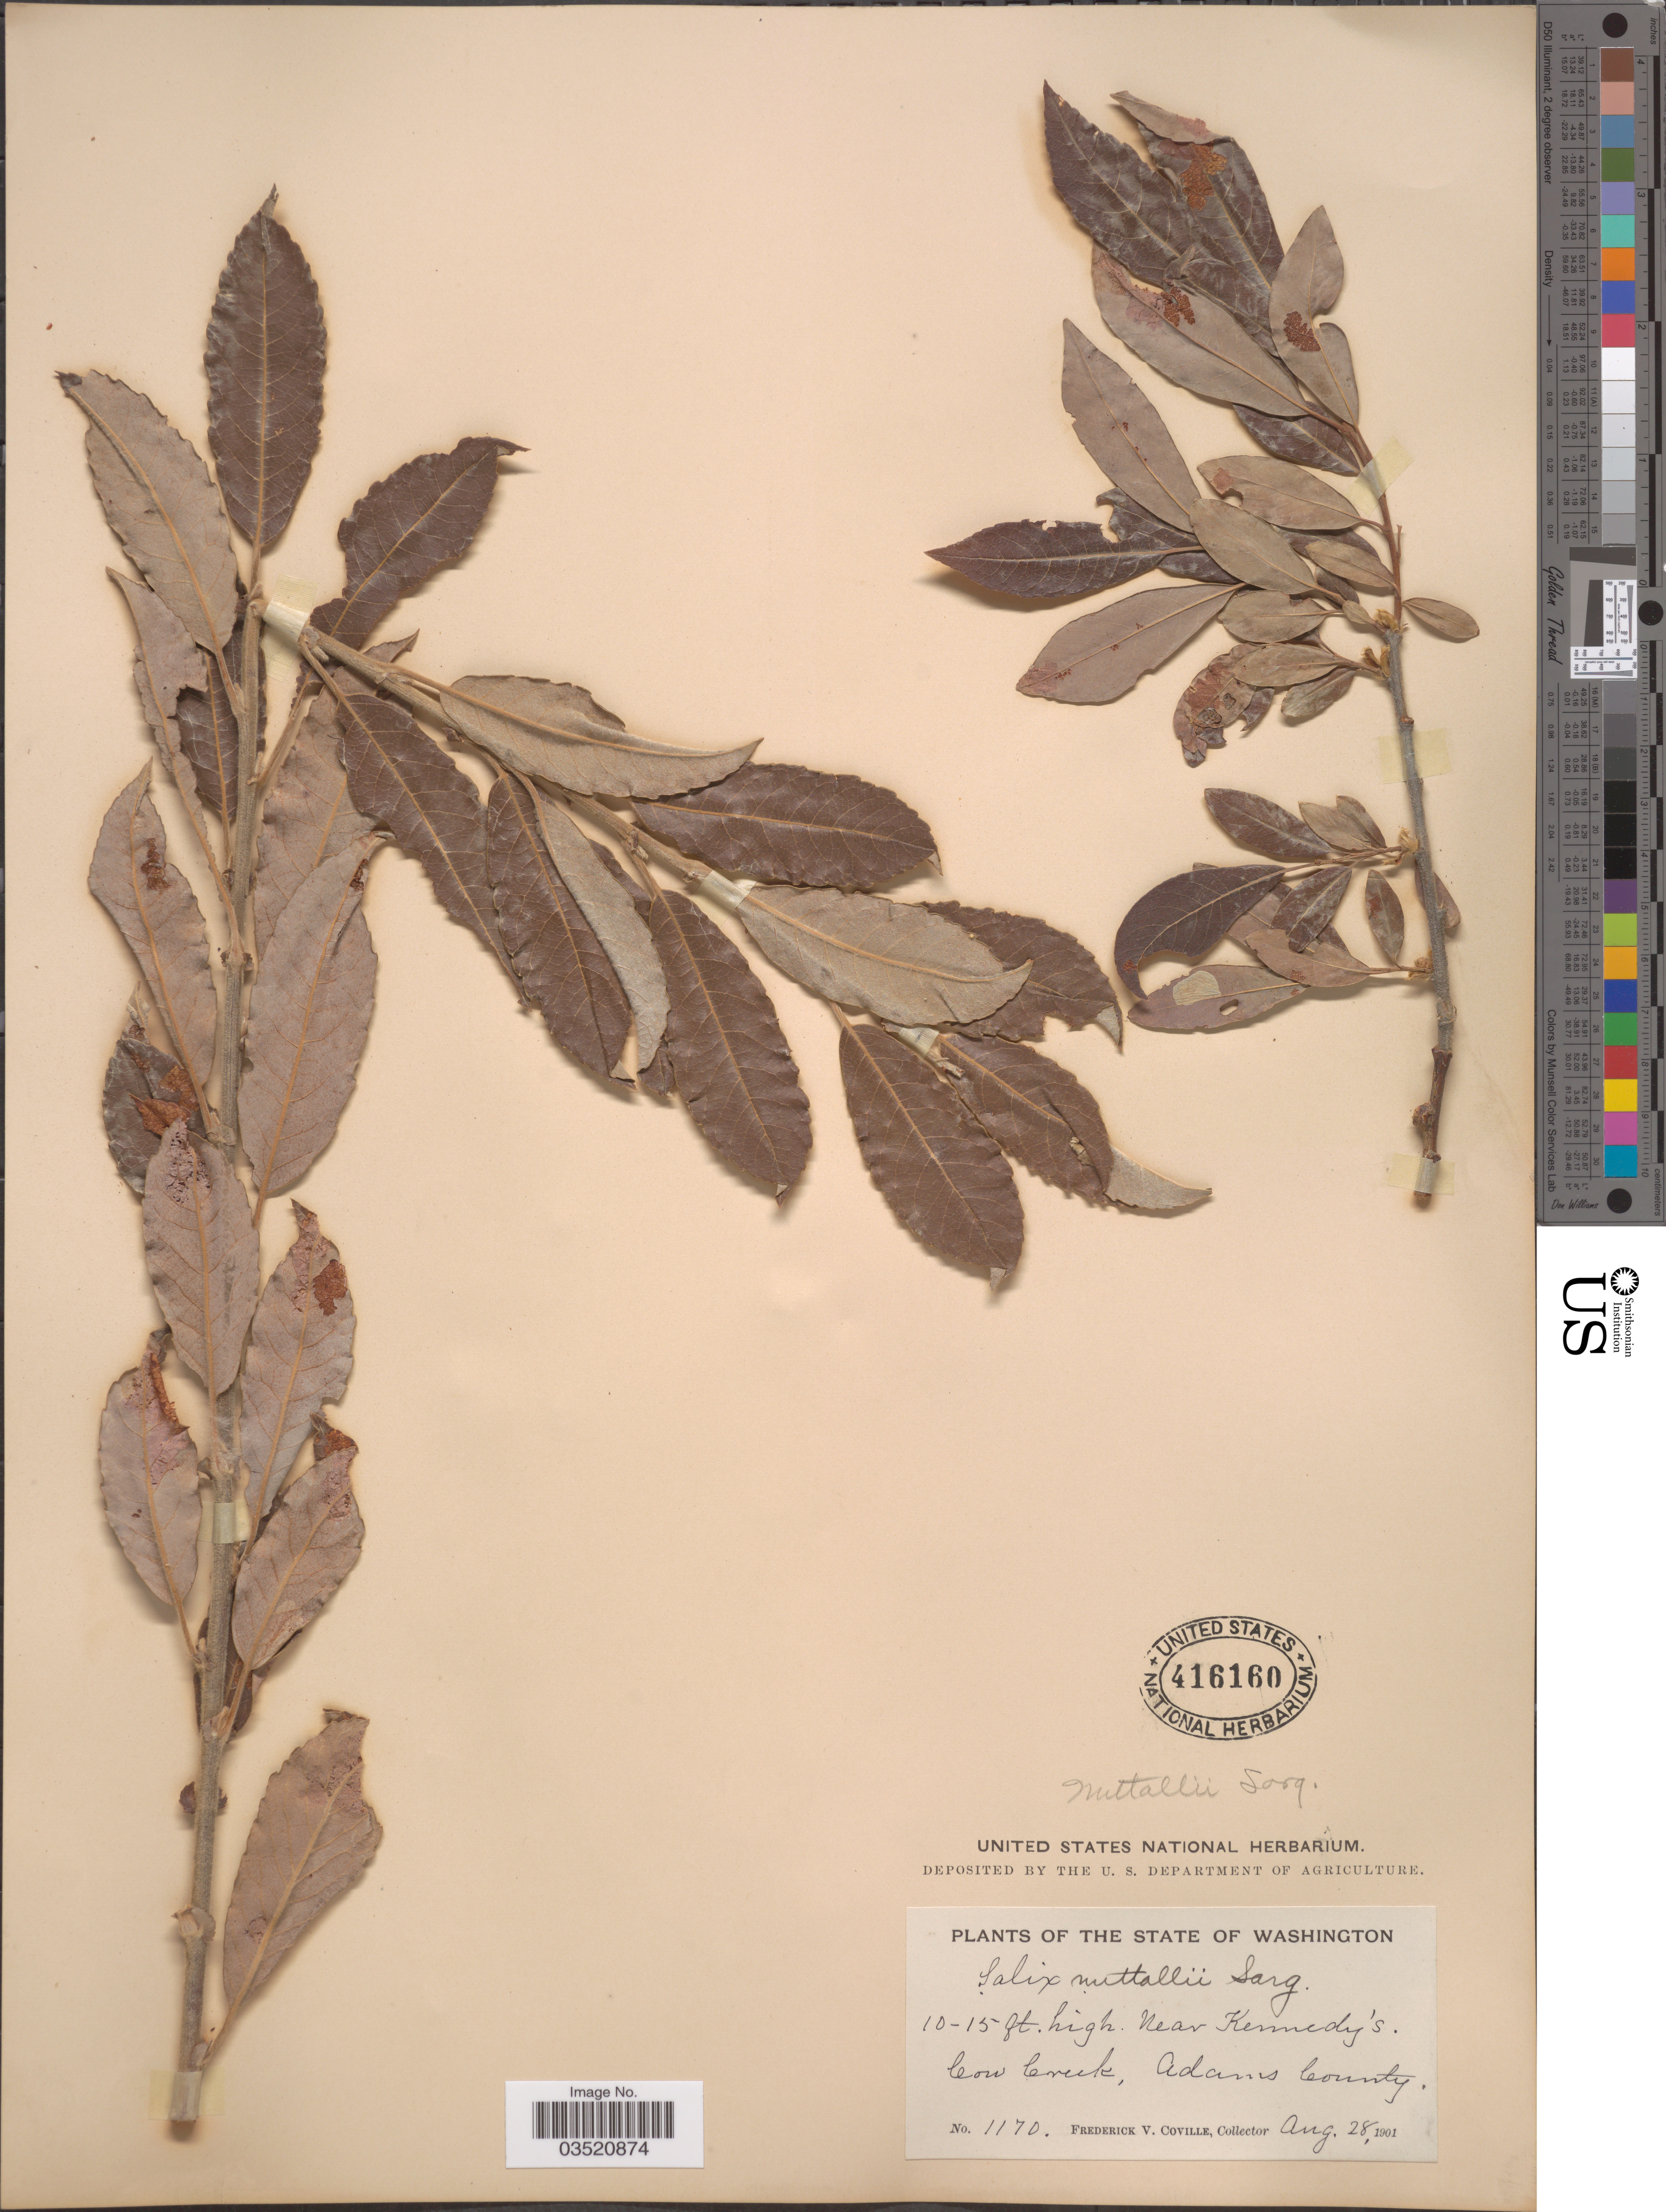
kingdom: Plantae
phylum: Tracheophyta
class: Magnoliopsida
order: Malpighiales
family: Salicaceae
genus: Salix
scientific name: Salix scouleriana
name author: Barratt ex Hook.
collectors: F. V. Coville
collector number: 1170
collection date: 1901-08-28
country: United States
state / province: Washington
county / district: Adams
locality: Near Kennedy's. Cow Creek, Adams County.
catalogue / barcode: US 416160